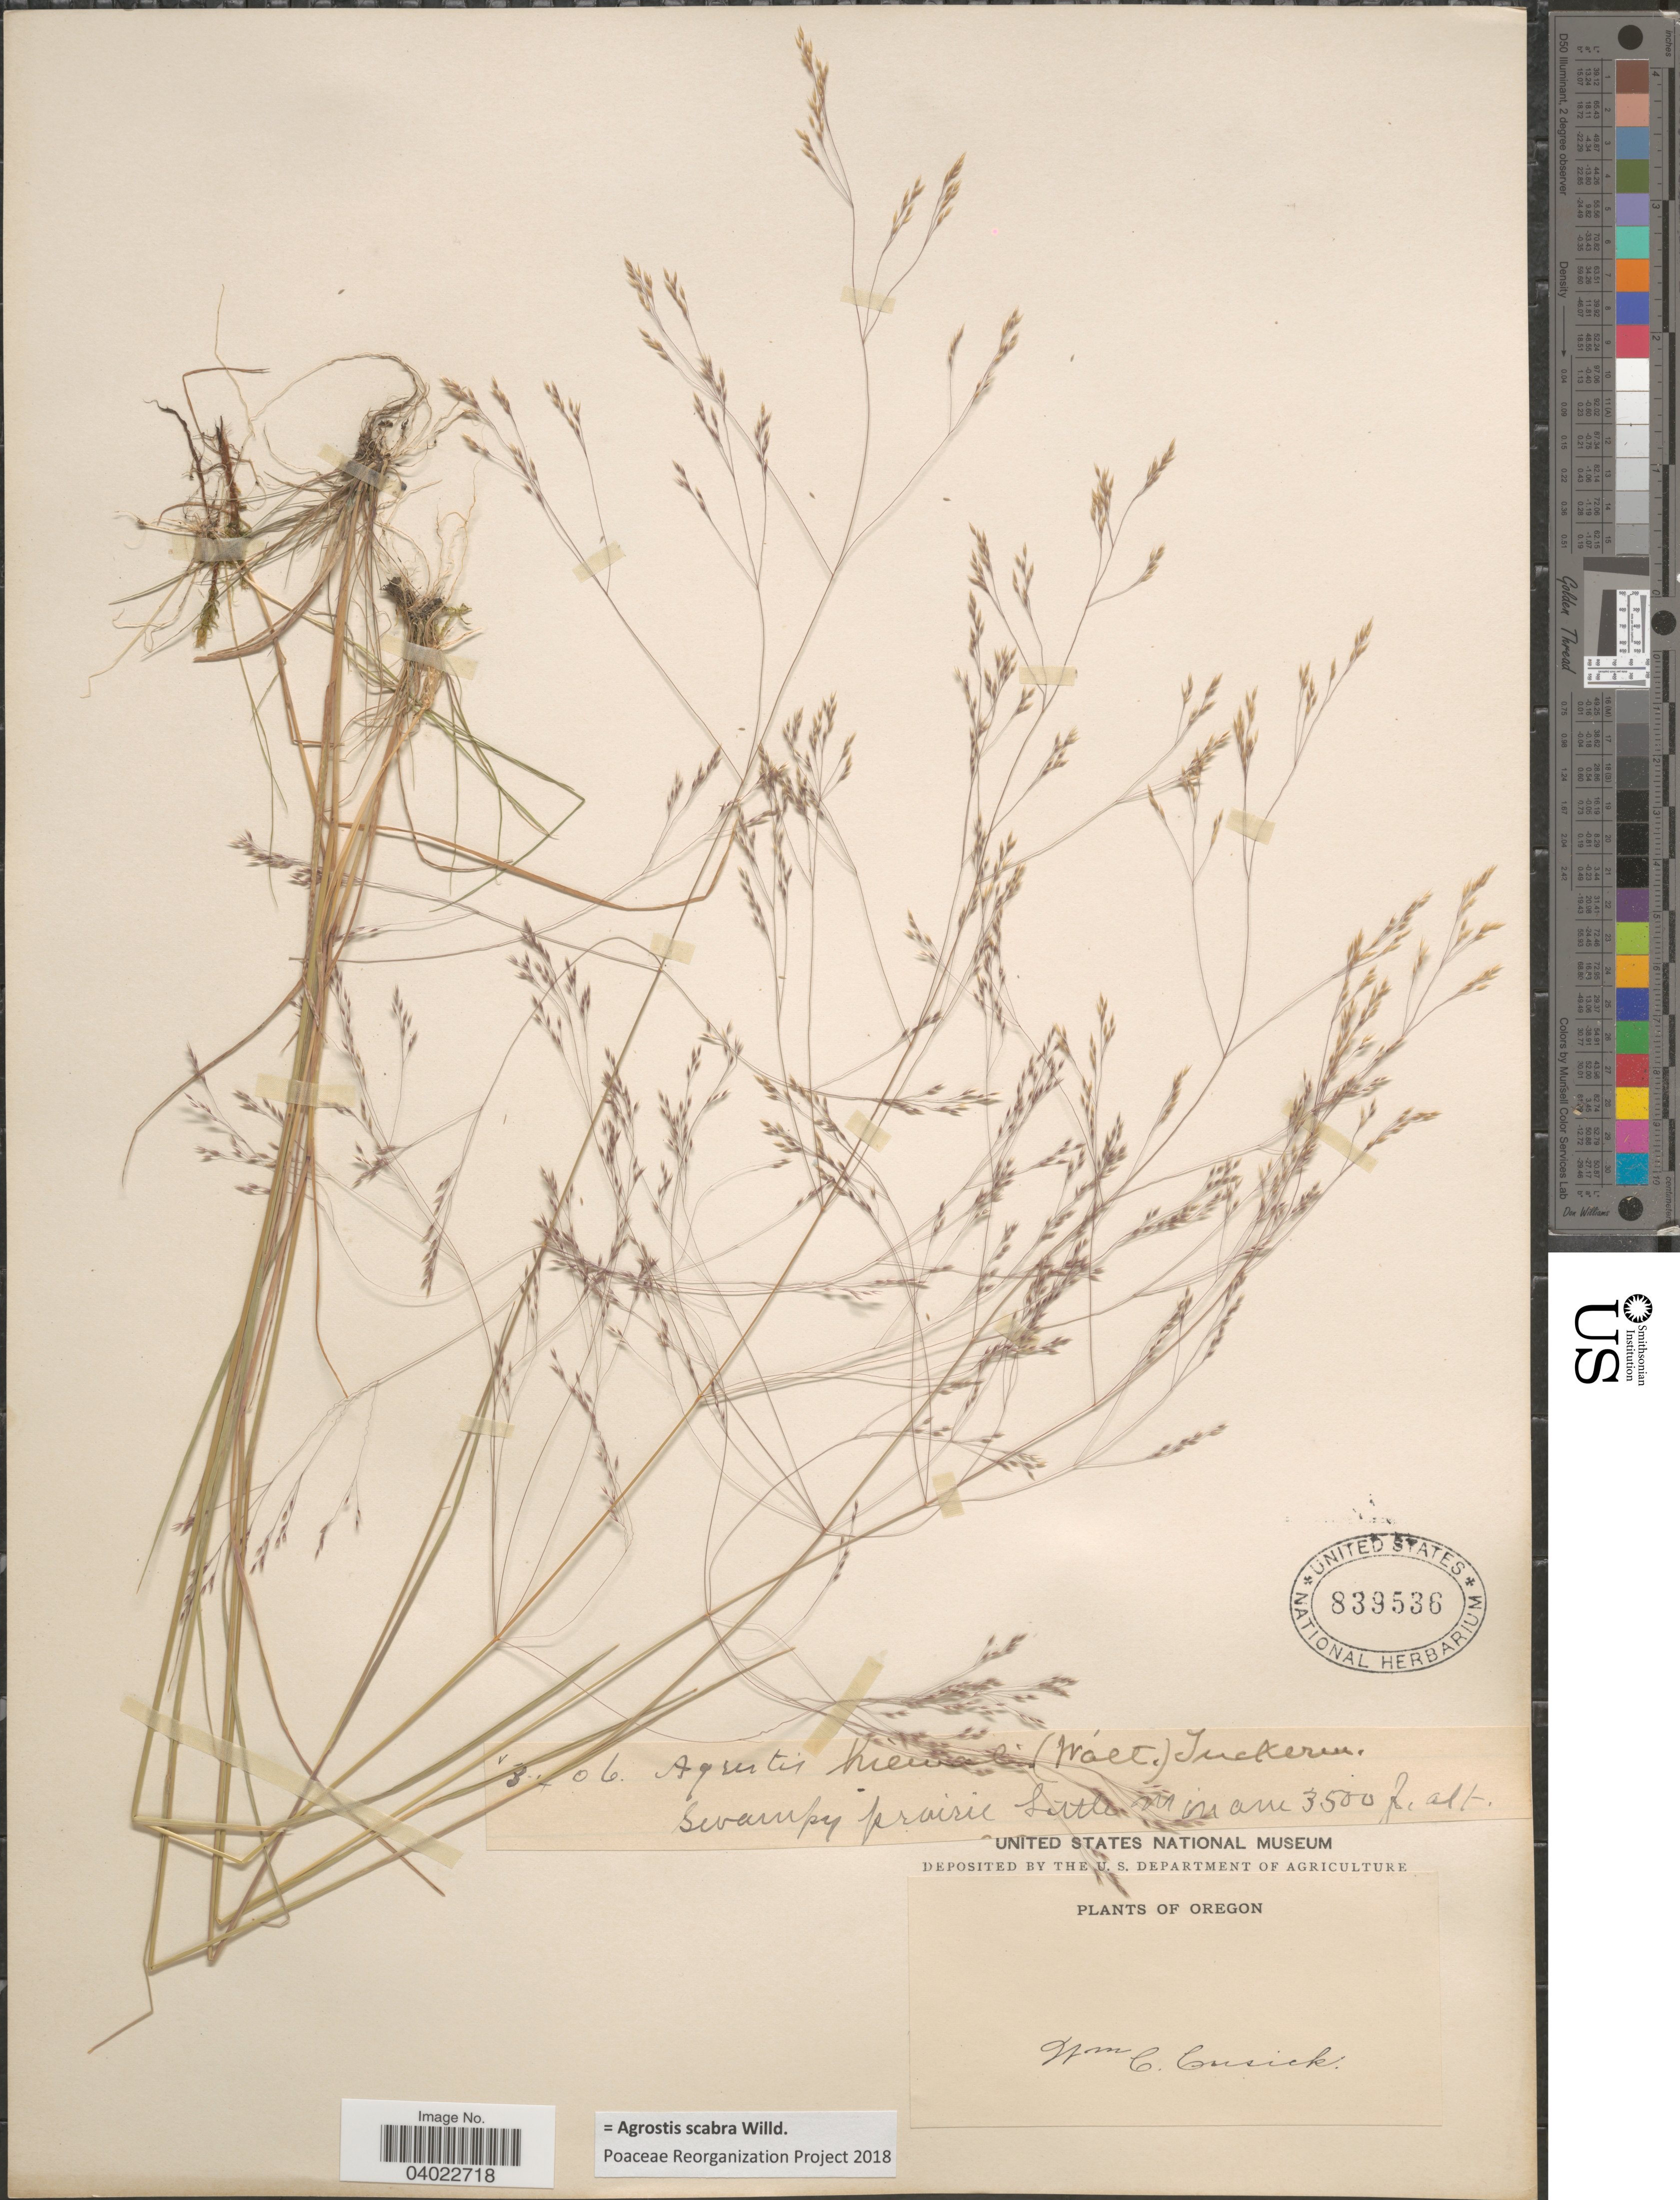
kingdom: Plantae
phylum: Tracheophyta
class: Liliopsida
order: Poales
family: Poaceae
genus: Agrostis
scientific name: Agrostis scabra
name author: Willd.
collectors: W. C. Cusick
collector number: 3406*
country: United States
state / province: Oregon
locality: Little Minam.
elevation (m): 1067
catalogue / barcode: US 839536